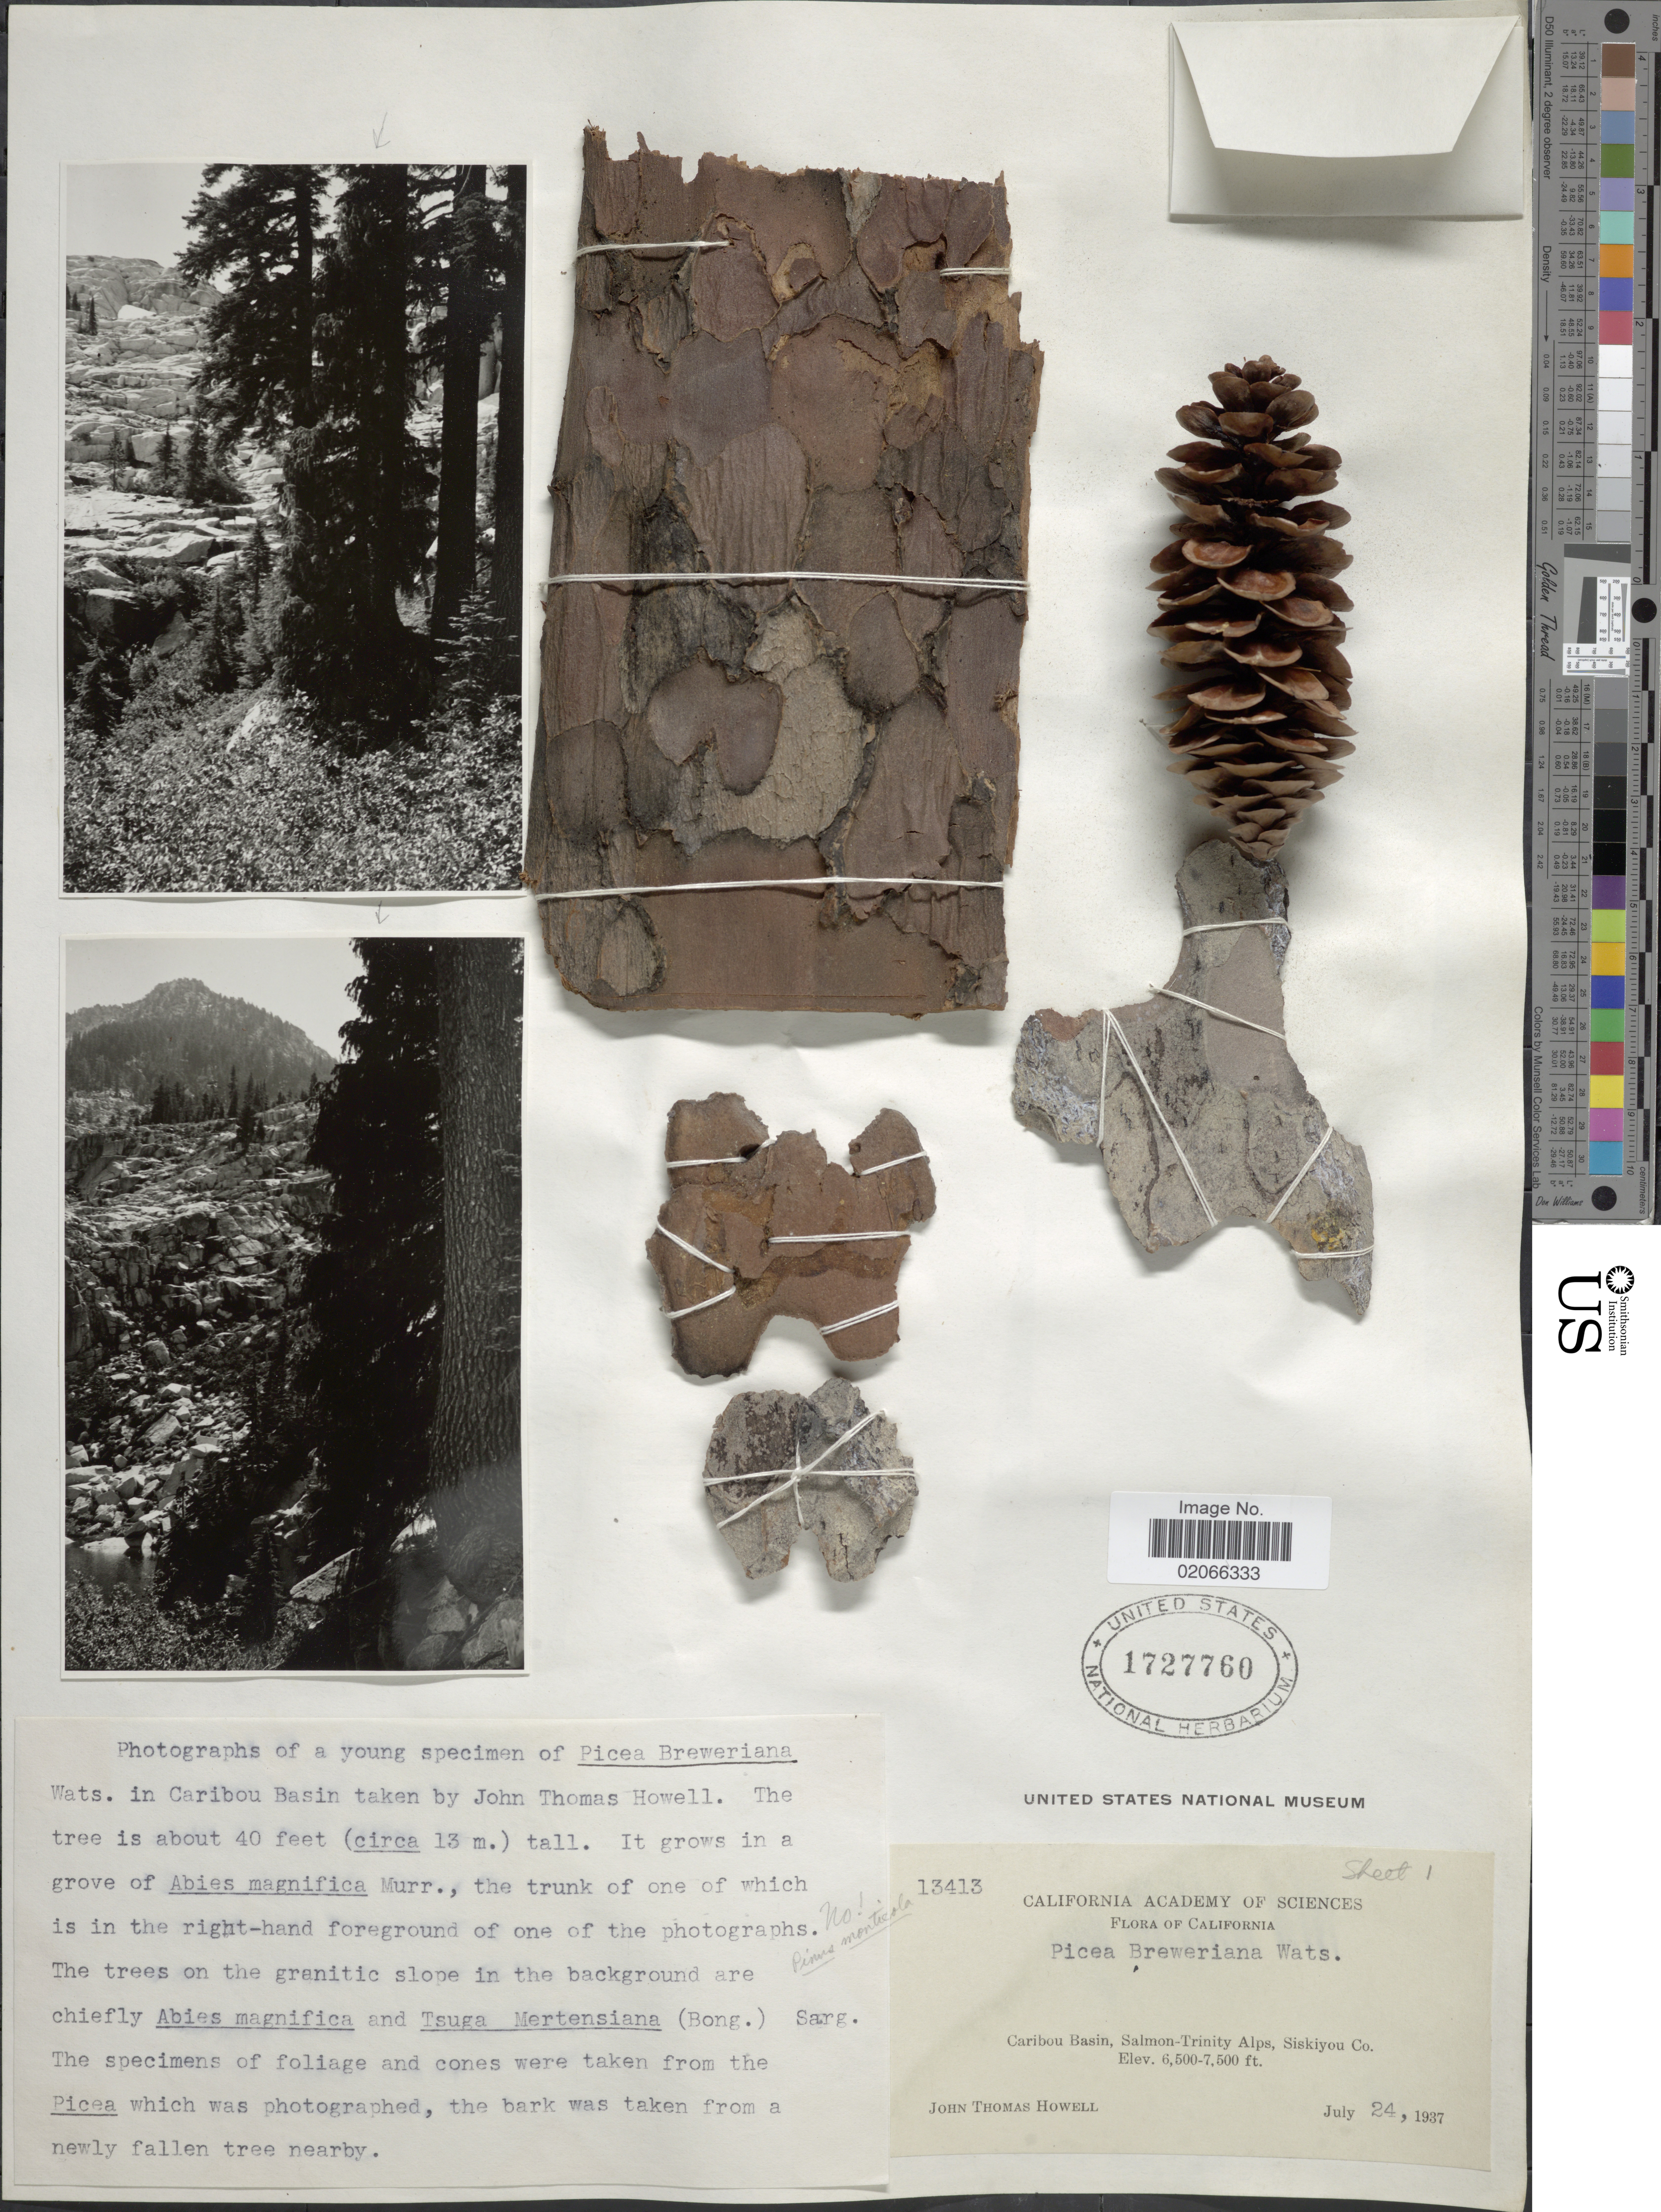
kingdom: Plantae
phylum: Tracheophyta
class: Pinopsida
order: Pinales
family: Pinaceae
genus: Picea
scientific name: Picea breweriana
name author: S. Watson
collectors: J. T. Howell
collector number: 13413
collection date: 1937-07-24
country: United States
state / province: California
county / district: Siskiyou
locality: Caribou Basin, Salmon-Trinity Alps, Siskiyou Co.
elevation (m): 1981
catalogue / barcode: US 1727760